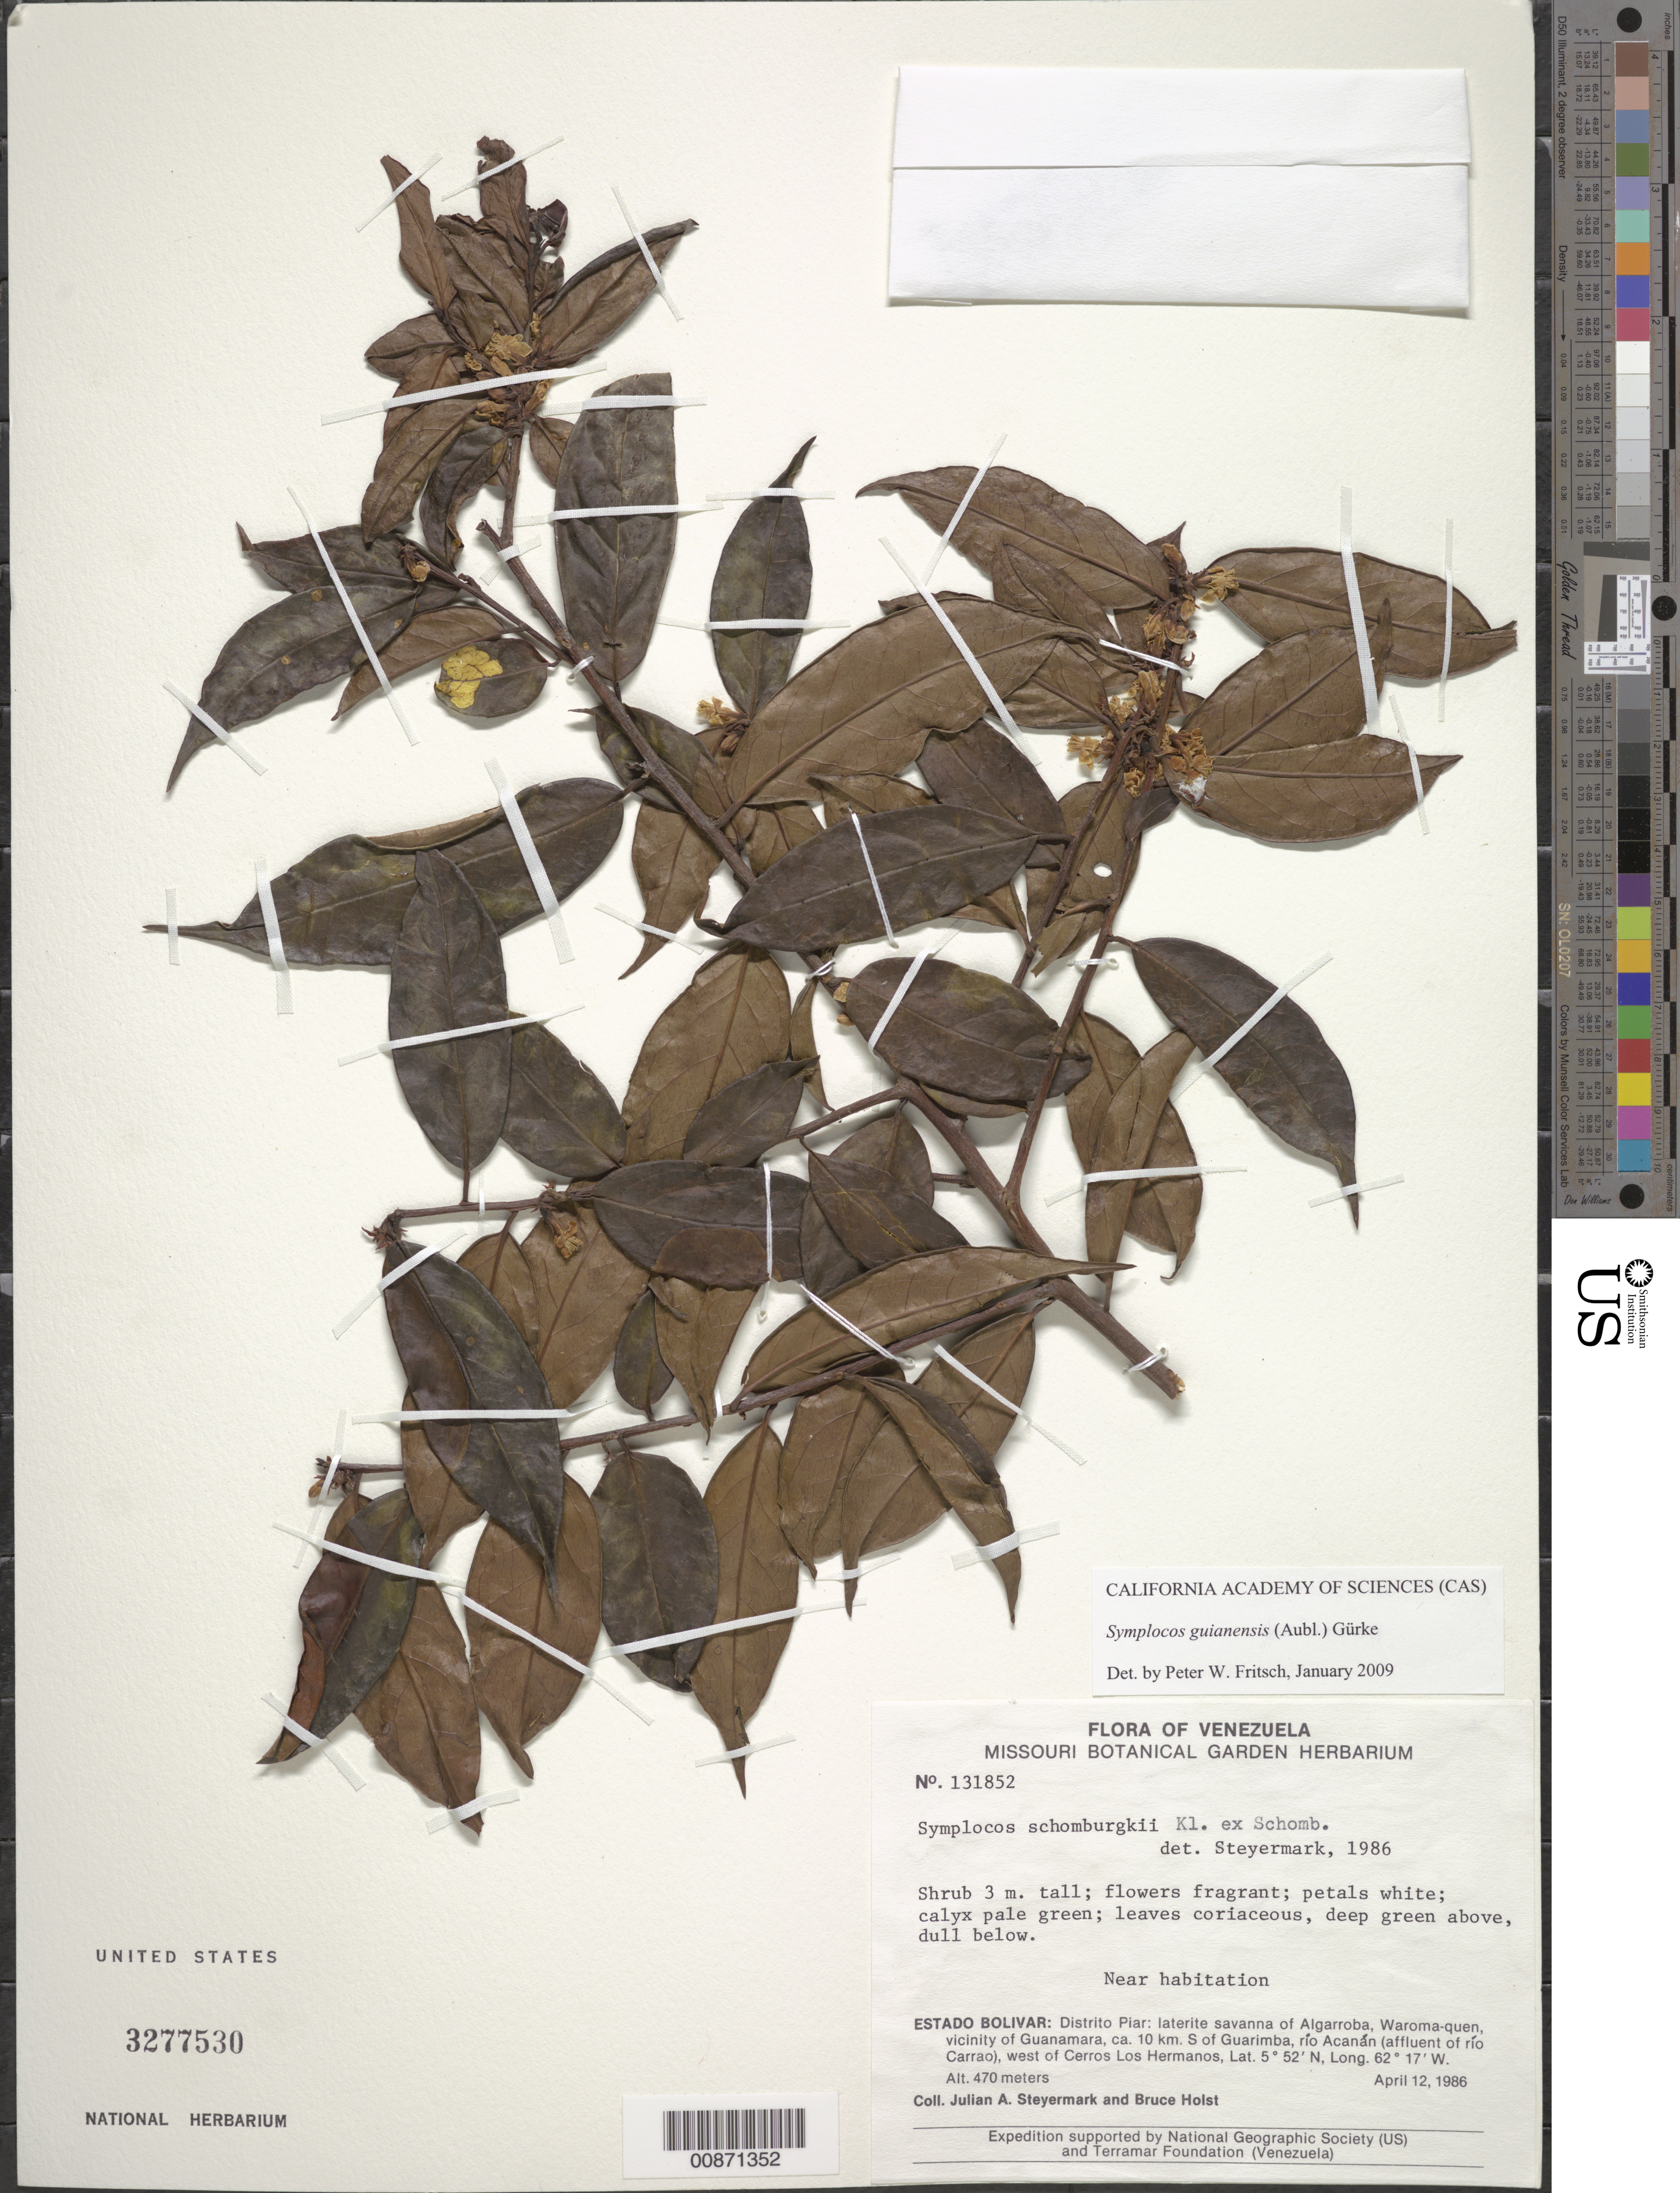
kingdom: Plantae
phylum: Tracheophyta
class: Magnoliopsida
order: Ericales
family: Symplocaceae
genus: Symplocos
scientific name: Symplocos guianensis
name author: (Aubl.) Gürke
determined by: Fritsch, Peter W.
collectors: J. Steyermark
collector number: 131852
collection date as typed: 12-Apr-86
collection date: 1986-04-12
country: Venezuela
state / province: Bolívar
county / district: Piar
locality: Algarroba, Waroma-quen, vic of Guanamara, ca 10km S of Guarimba, rio Acanán (affluente of rio Carrao), west of Cerros Los Hermanos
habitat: Laterite savanna, near habitation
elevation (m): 470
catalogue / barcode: US 3277530